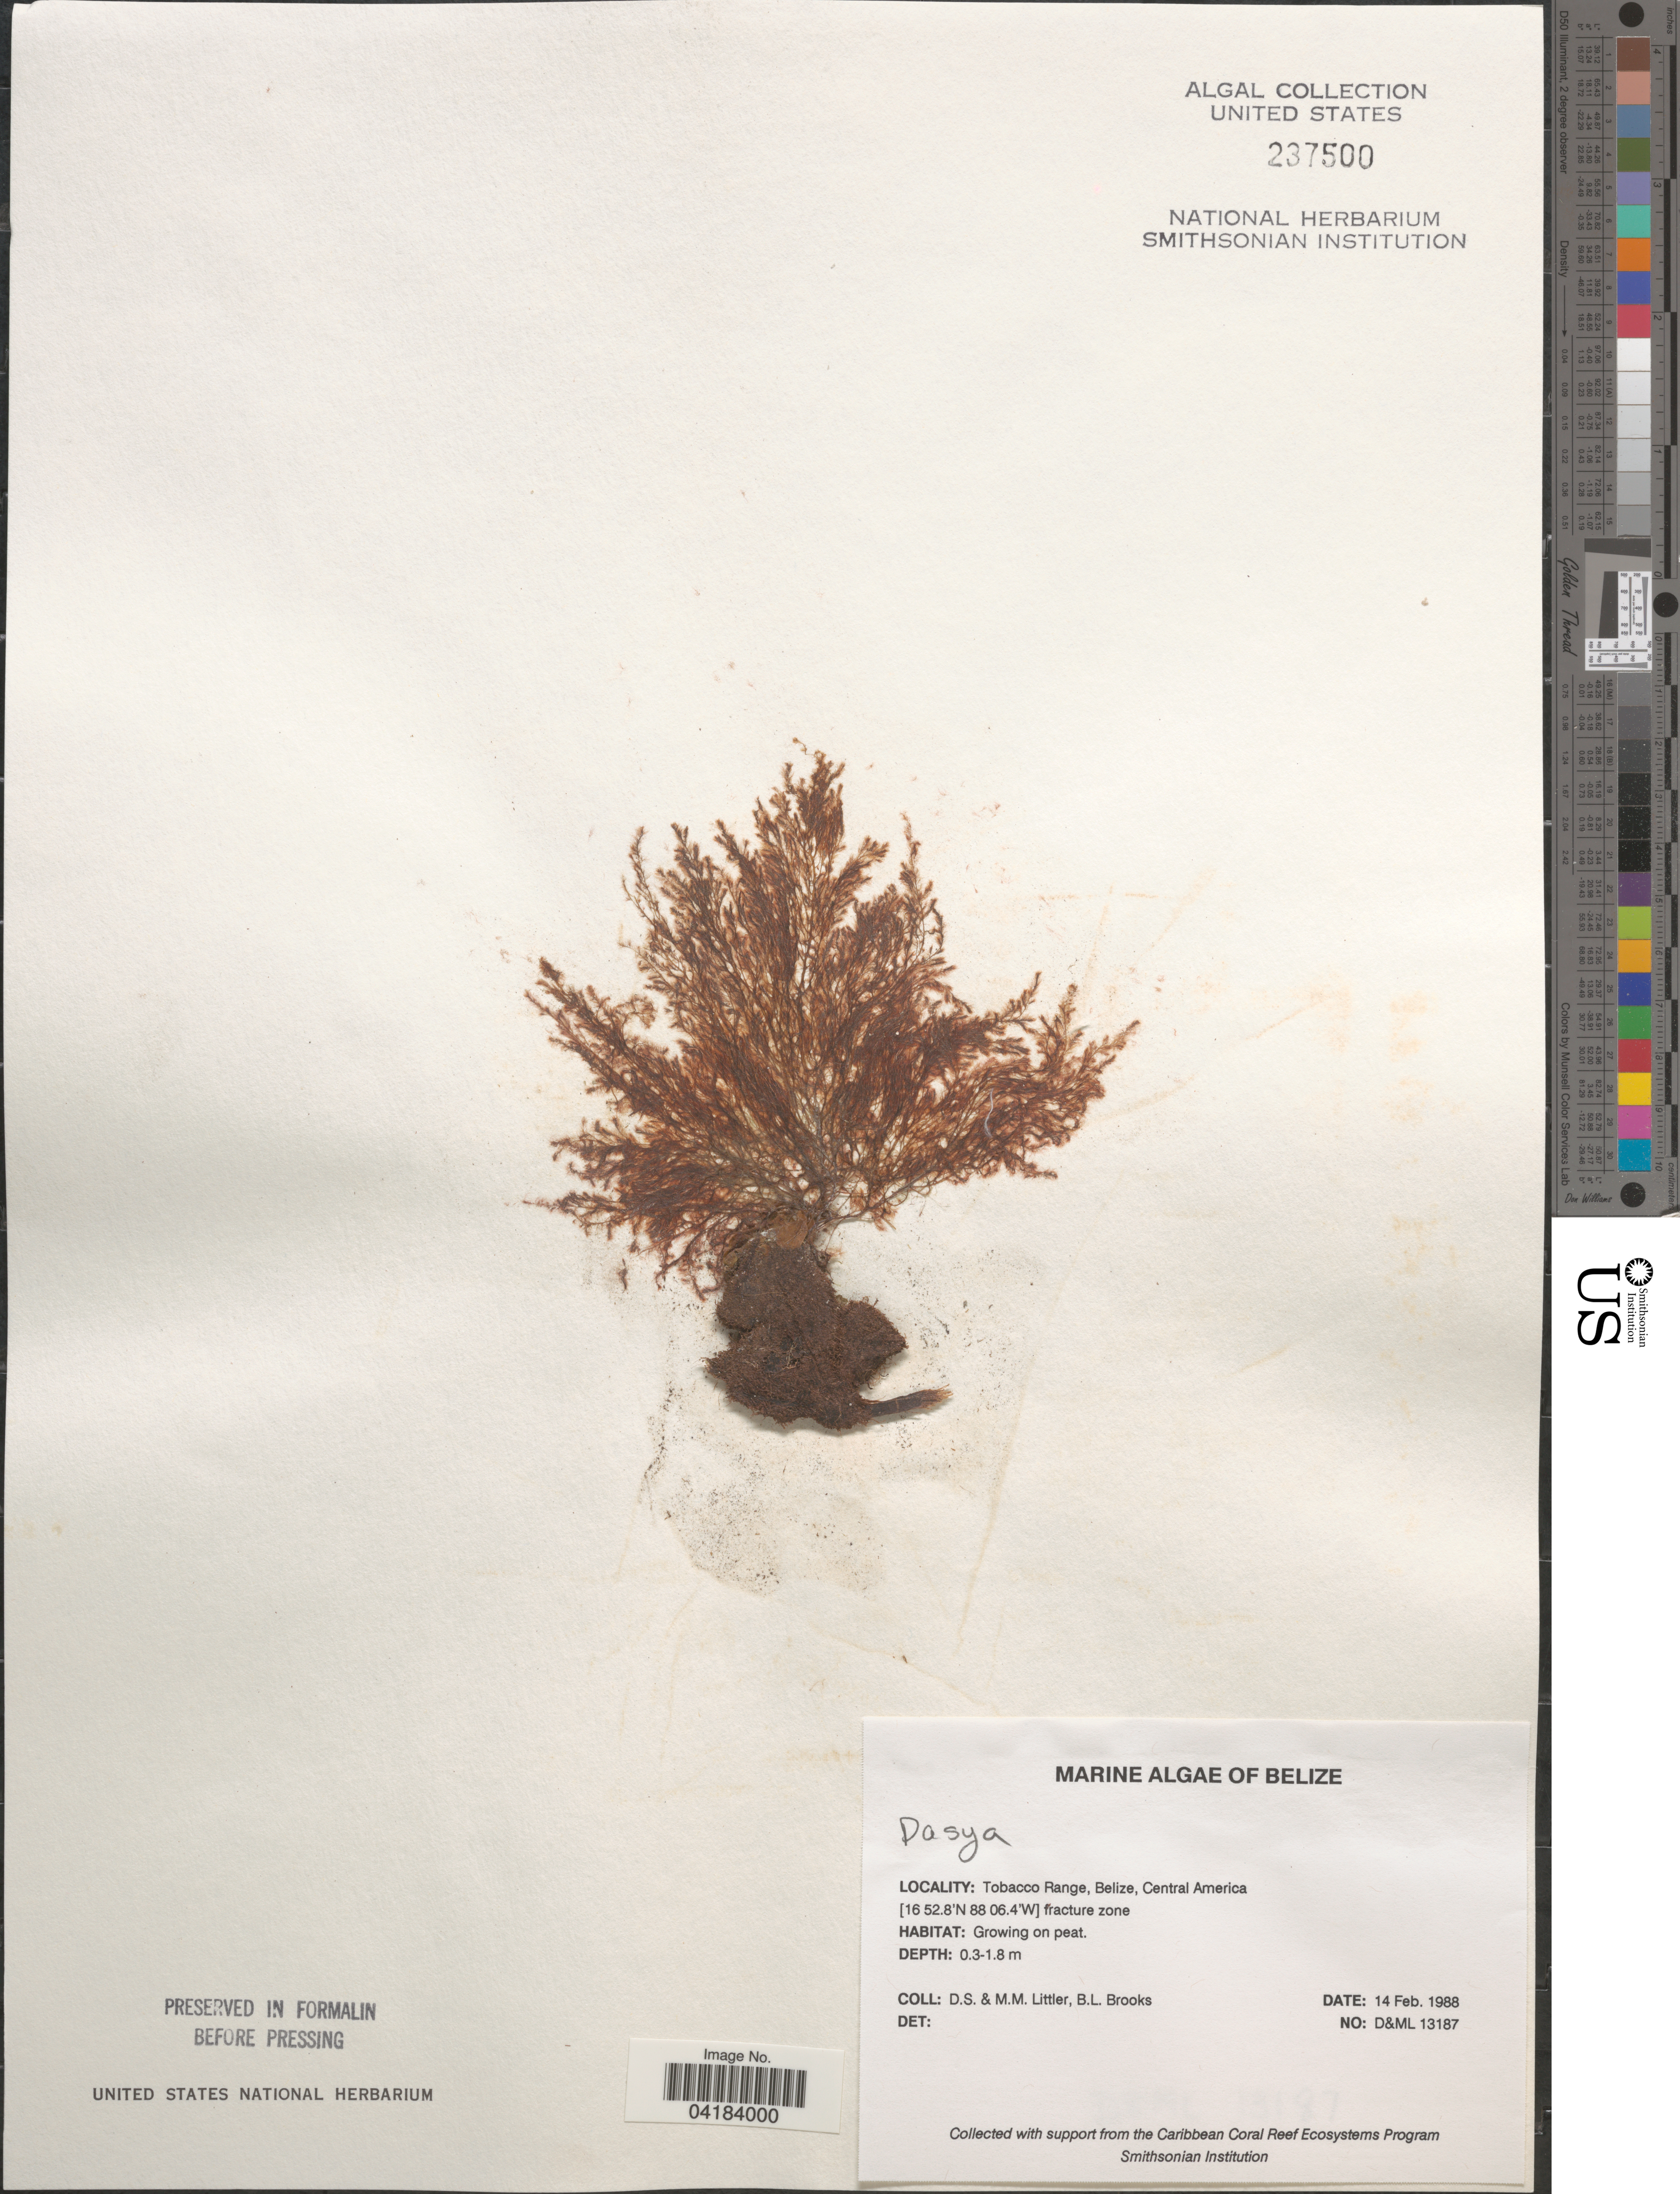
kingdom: Plantae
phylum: Rhodophyta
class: Florideophyceae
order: Ceramiales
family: Dasyaceae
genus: Dasya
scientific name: Dasya sp.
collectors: D. S. Littler & B. Brooks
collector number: D&ML13187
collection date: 1988-02-14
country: Belize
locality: Tobacco Range. Fracture zone.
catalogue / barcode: US 237500